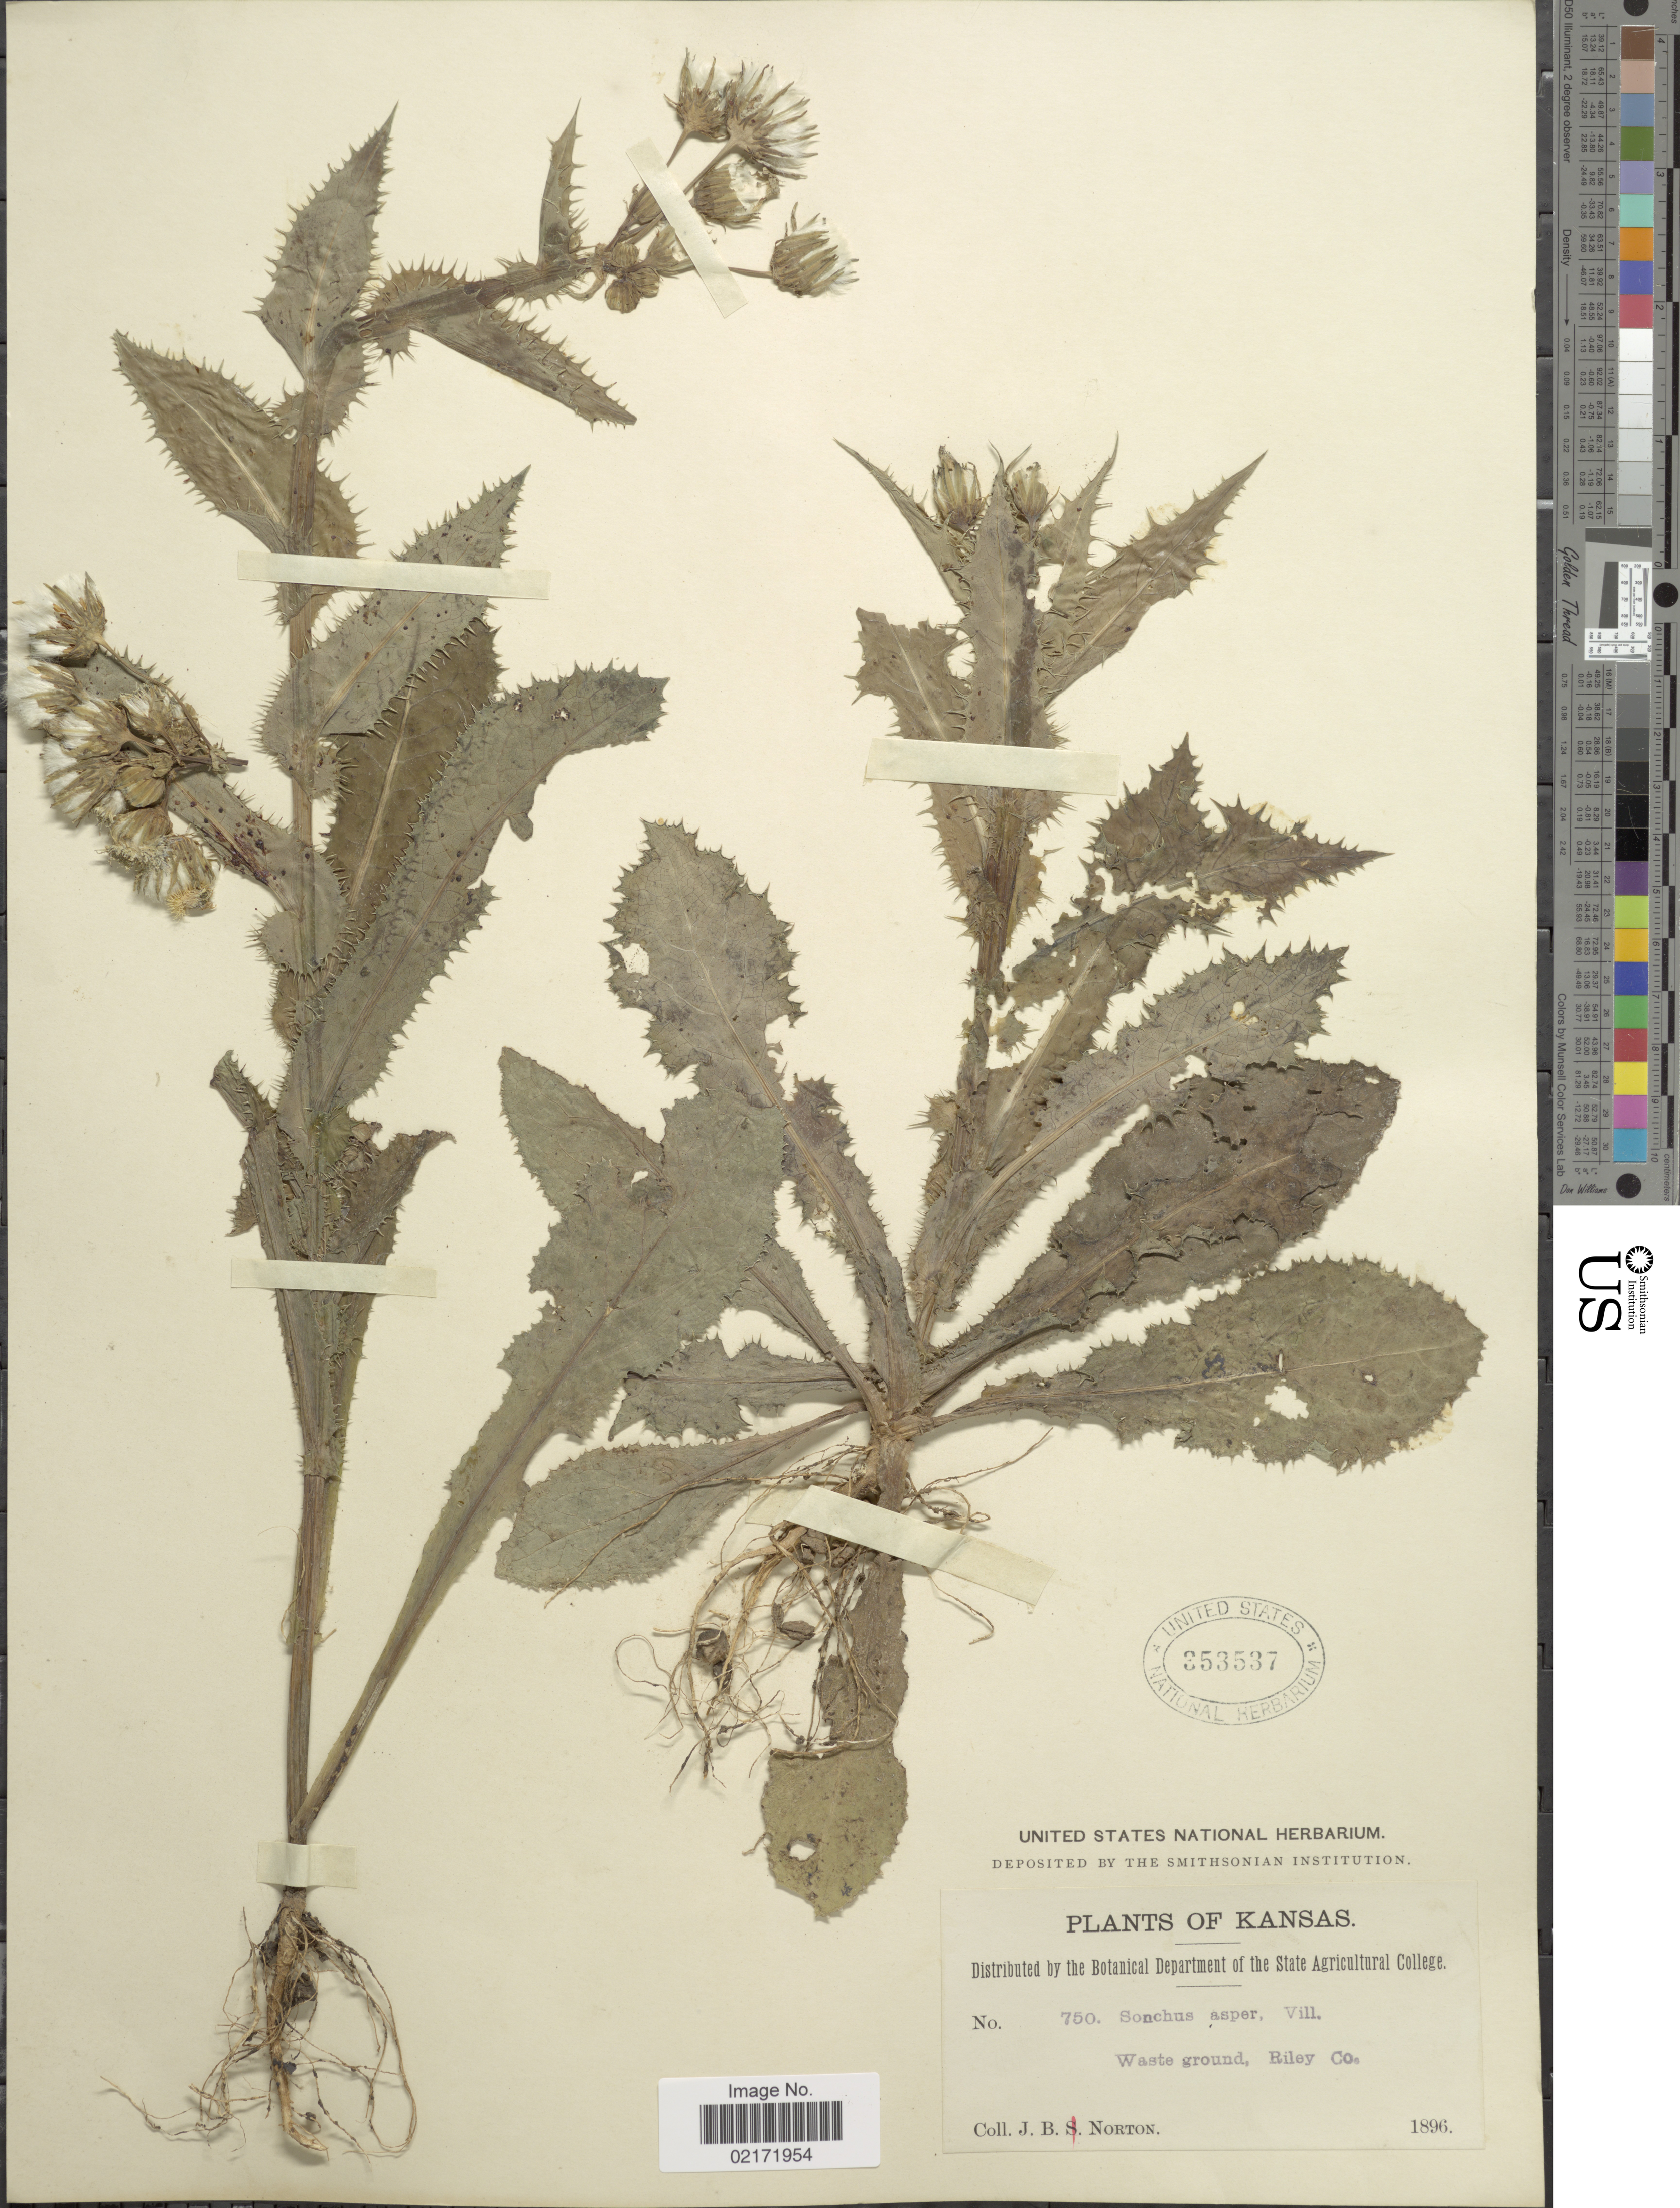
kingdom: Plantae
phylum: Tracheophyta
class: Magnoliopsida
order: Asterales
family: Asteraceae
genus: Sonchus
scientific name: Sonchus asper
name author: (L.) Hill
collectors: J. B. Norton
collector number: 750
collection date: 1896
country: United States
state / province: Kansas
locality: Waste ground, Riley Co.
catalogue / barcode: US 353537